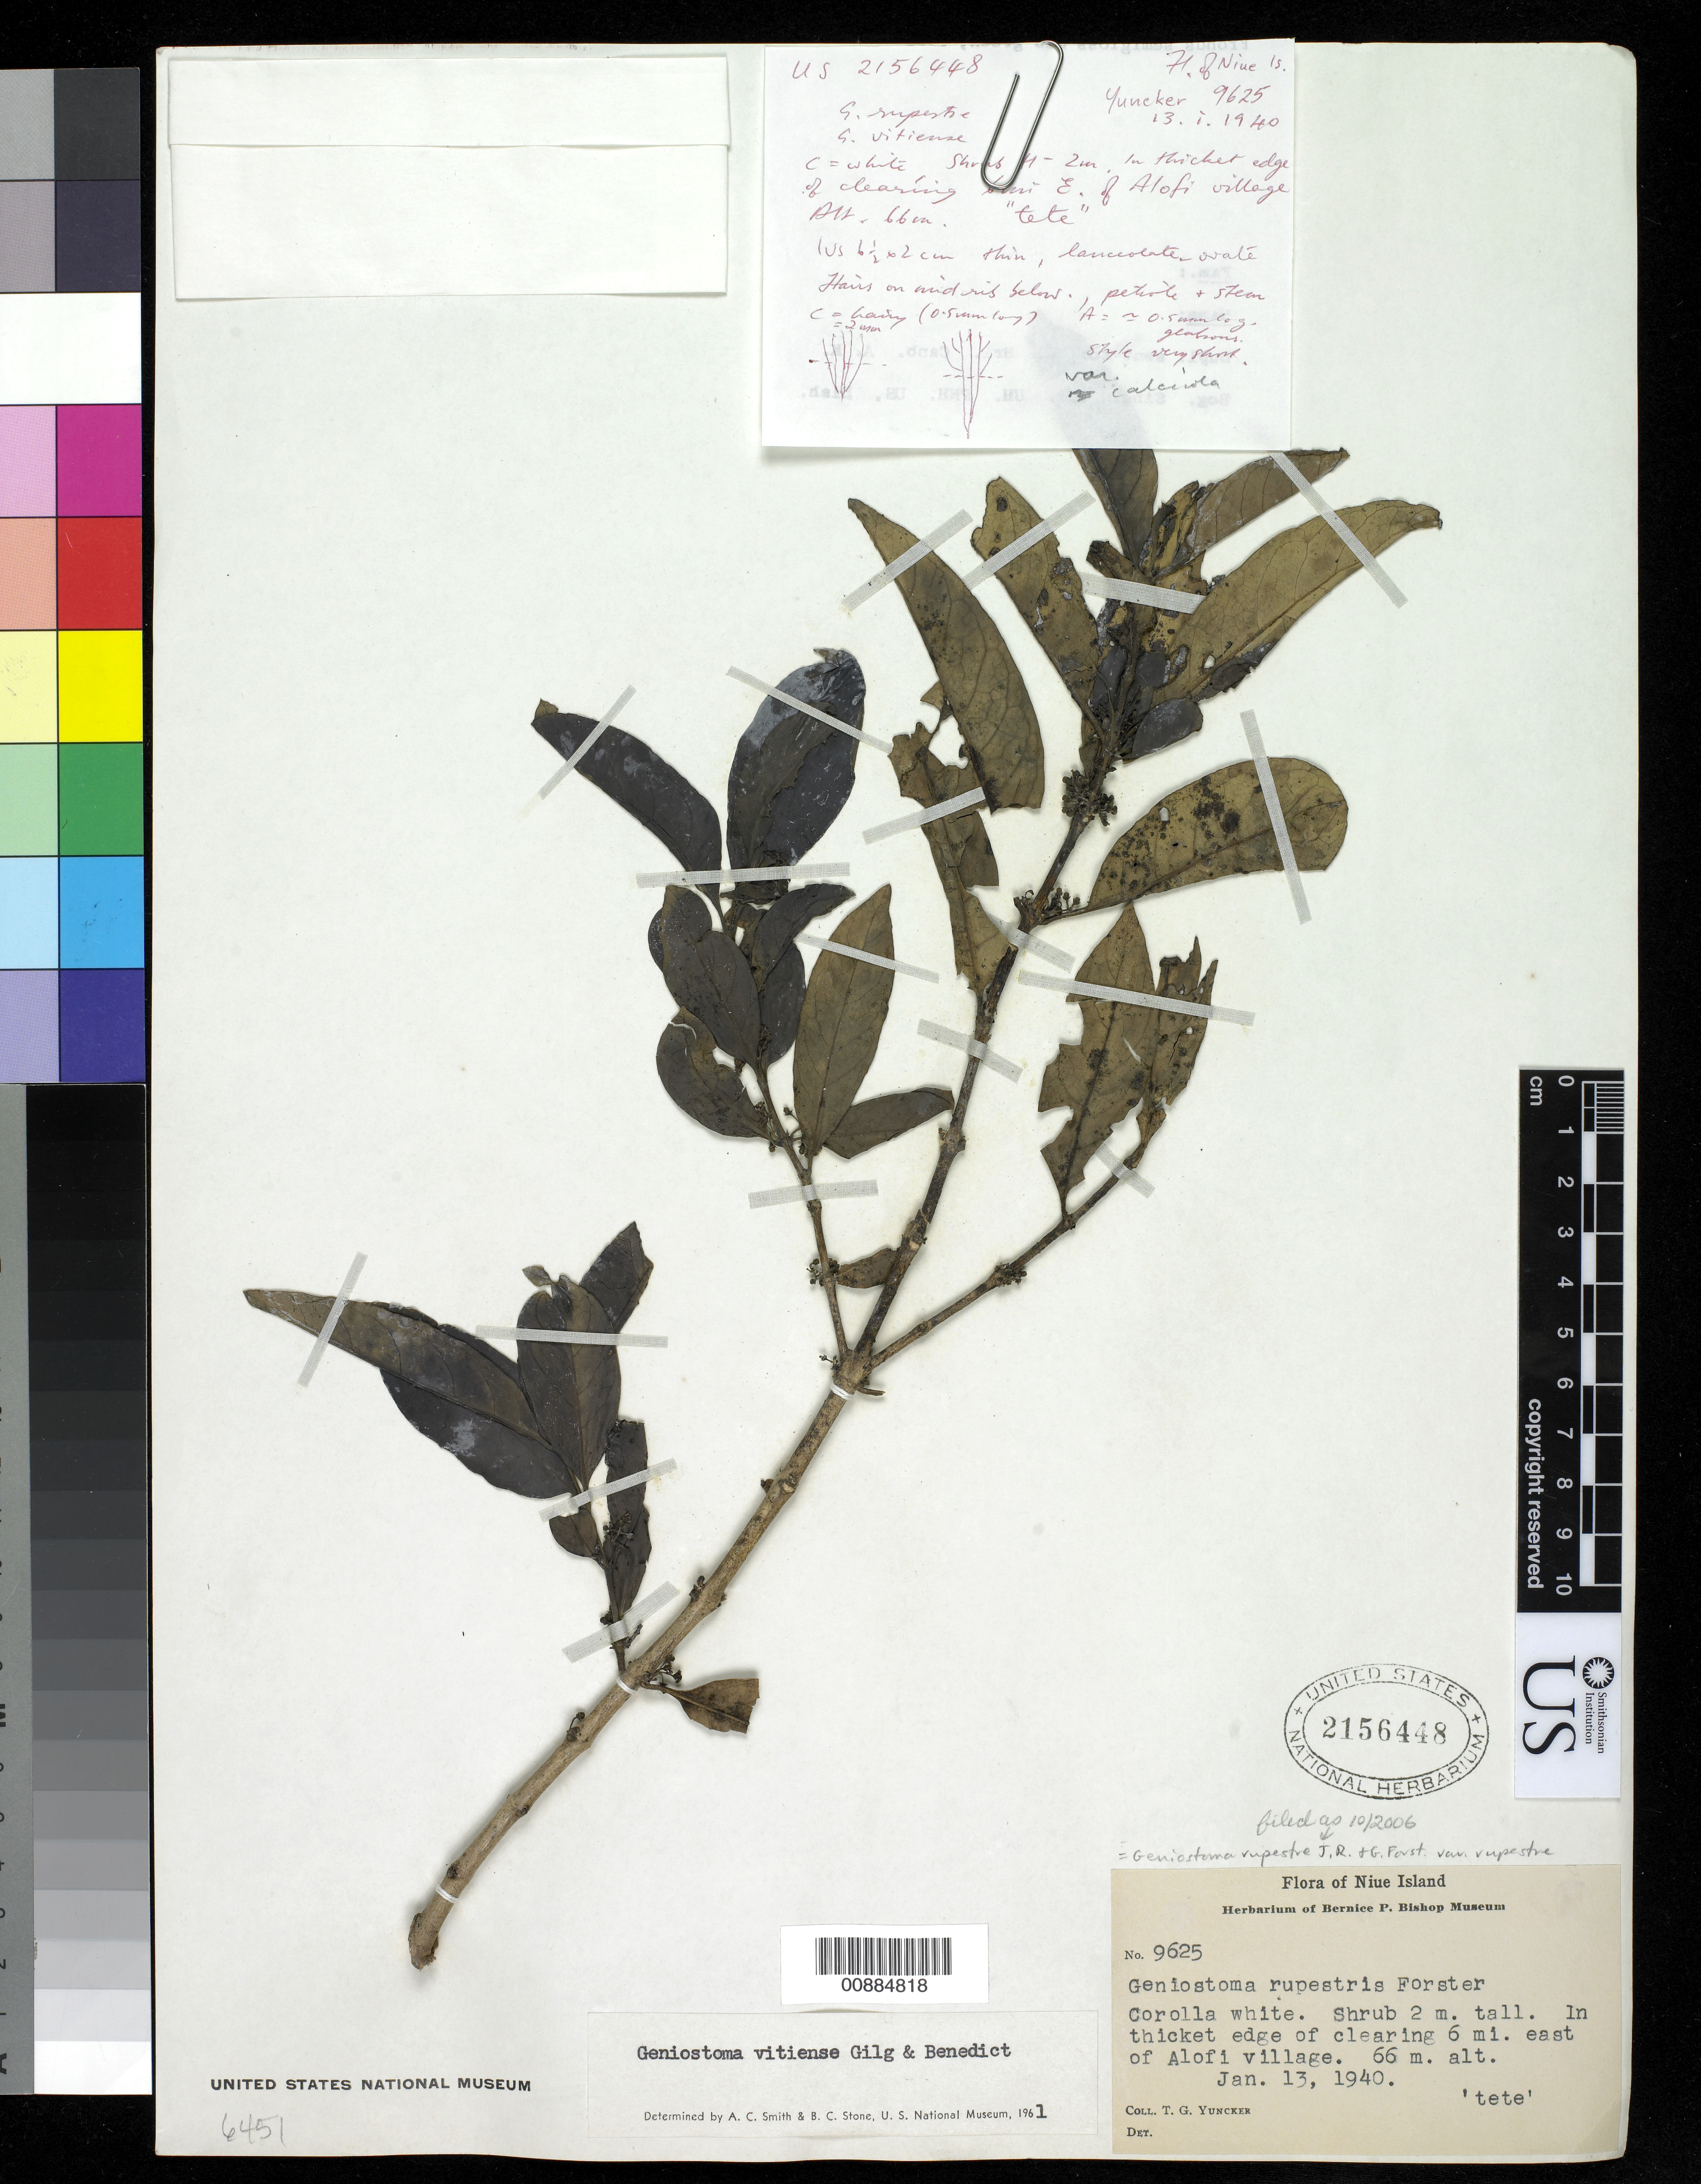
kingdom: Plantae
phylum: Tracheophyta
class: Magnoliopsida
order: Gentianales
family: Loganiaceae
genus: Geniostoma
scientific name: Geniostoma rupestre var. rupestre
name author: J.R. Forst. & G. Forst.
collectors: T. G. Yuncker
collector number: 9625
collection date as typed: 13 Jan 1940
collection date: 1940-01-13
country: Niue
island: Niue I.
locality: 6 mi. E. of Alofi village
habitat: In thicket edge of clearing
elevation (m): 66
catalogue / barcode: US 2156448